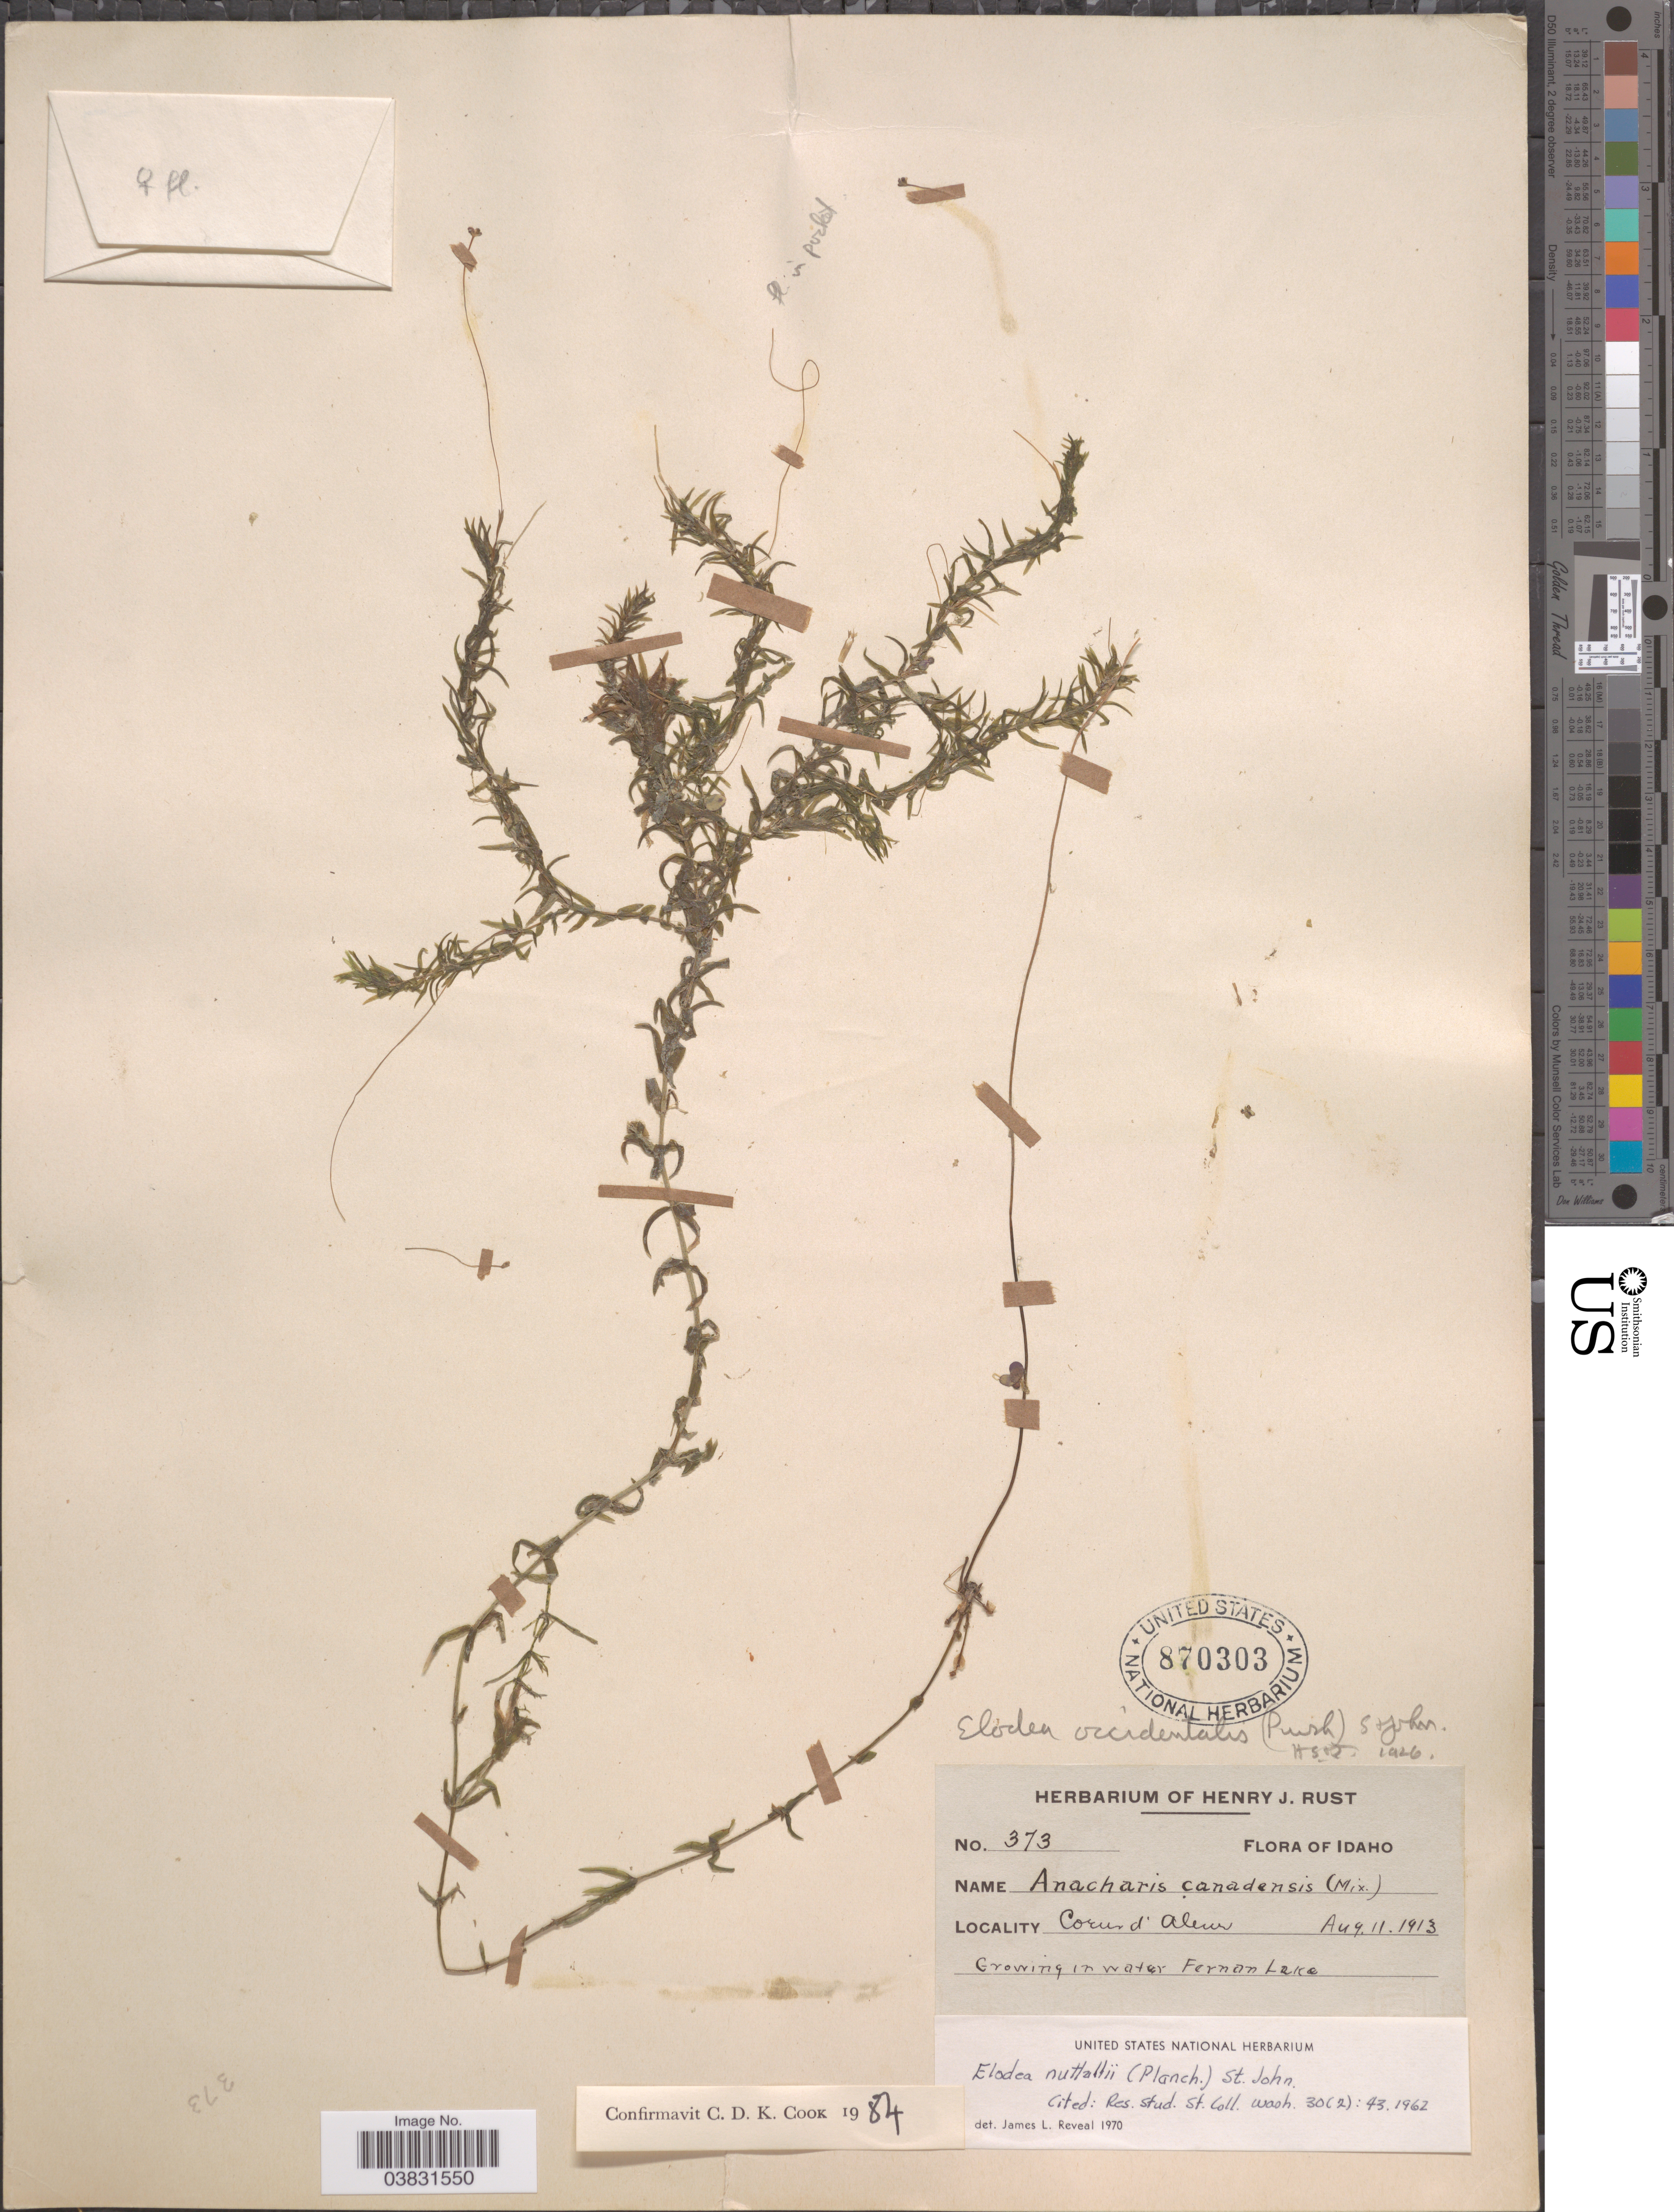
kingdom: Plantae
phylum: Tracheophyta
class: Liliopsida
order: Alismatales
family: Hydrocharitaceae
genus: Elodea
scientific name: Elodea nuttallii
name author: (Planch.) H. St. John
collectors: H. J. Rust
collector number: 373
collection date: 1913-08-11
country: United States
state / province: Idaho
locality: Coeur d'Alene. Fernan Lake.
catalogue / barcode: US 870303